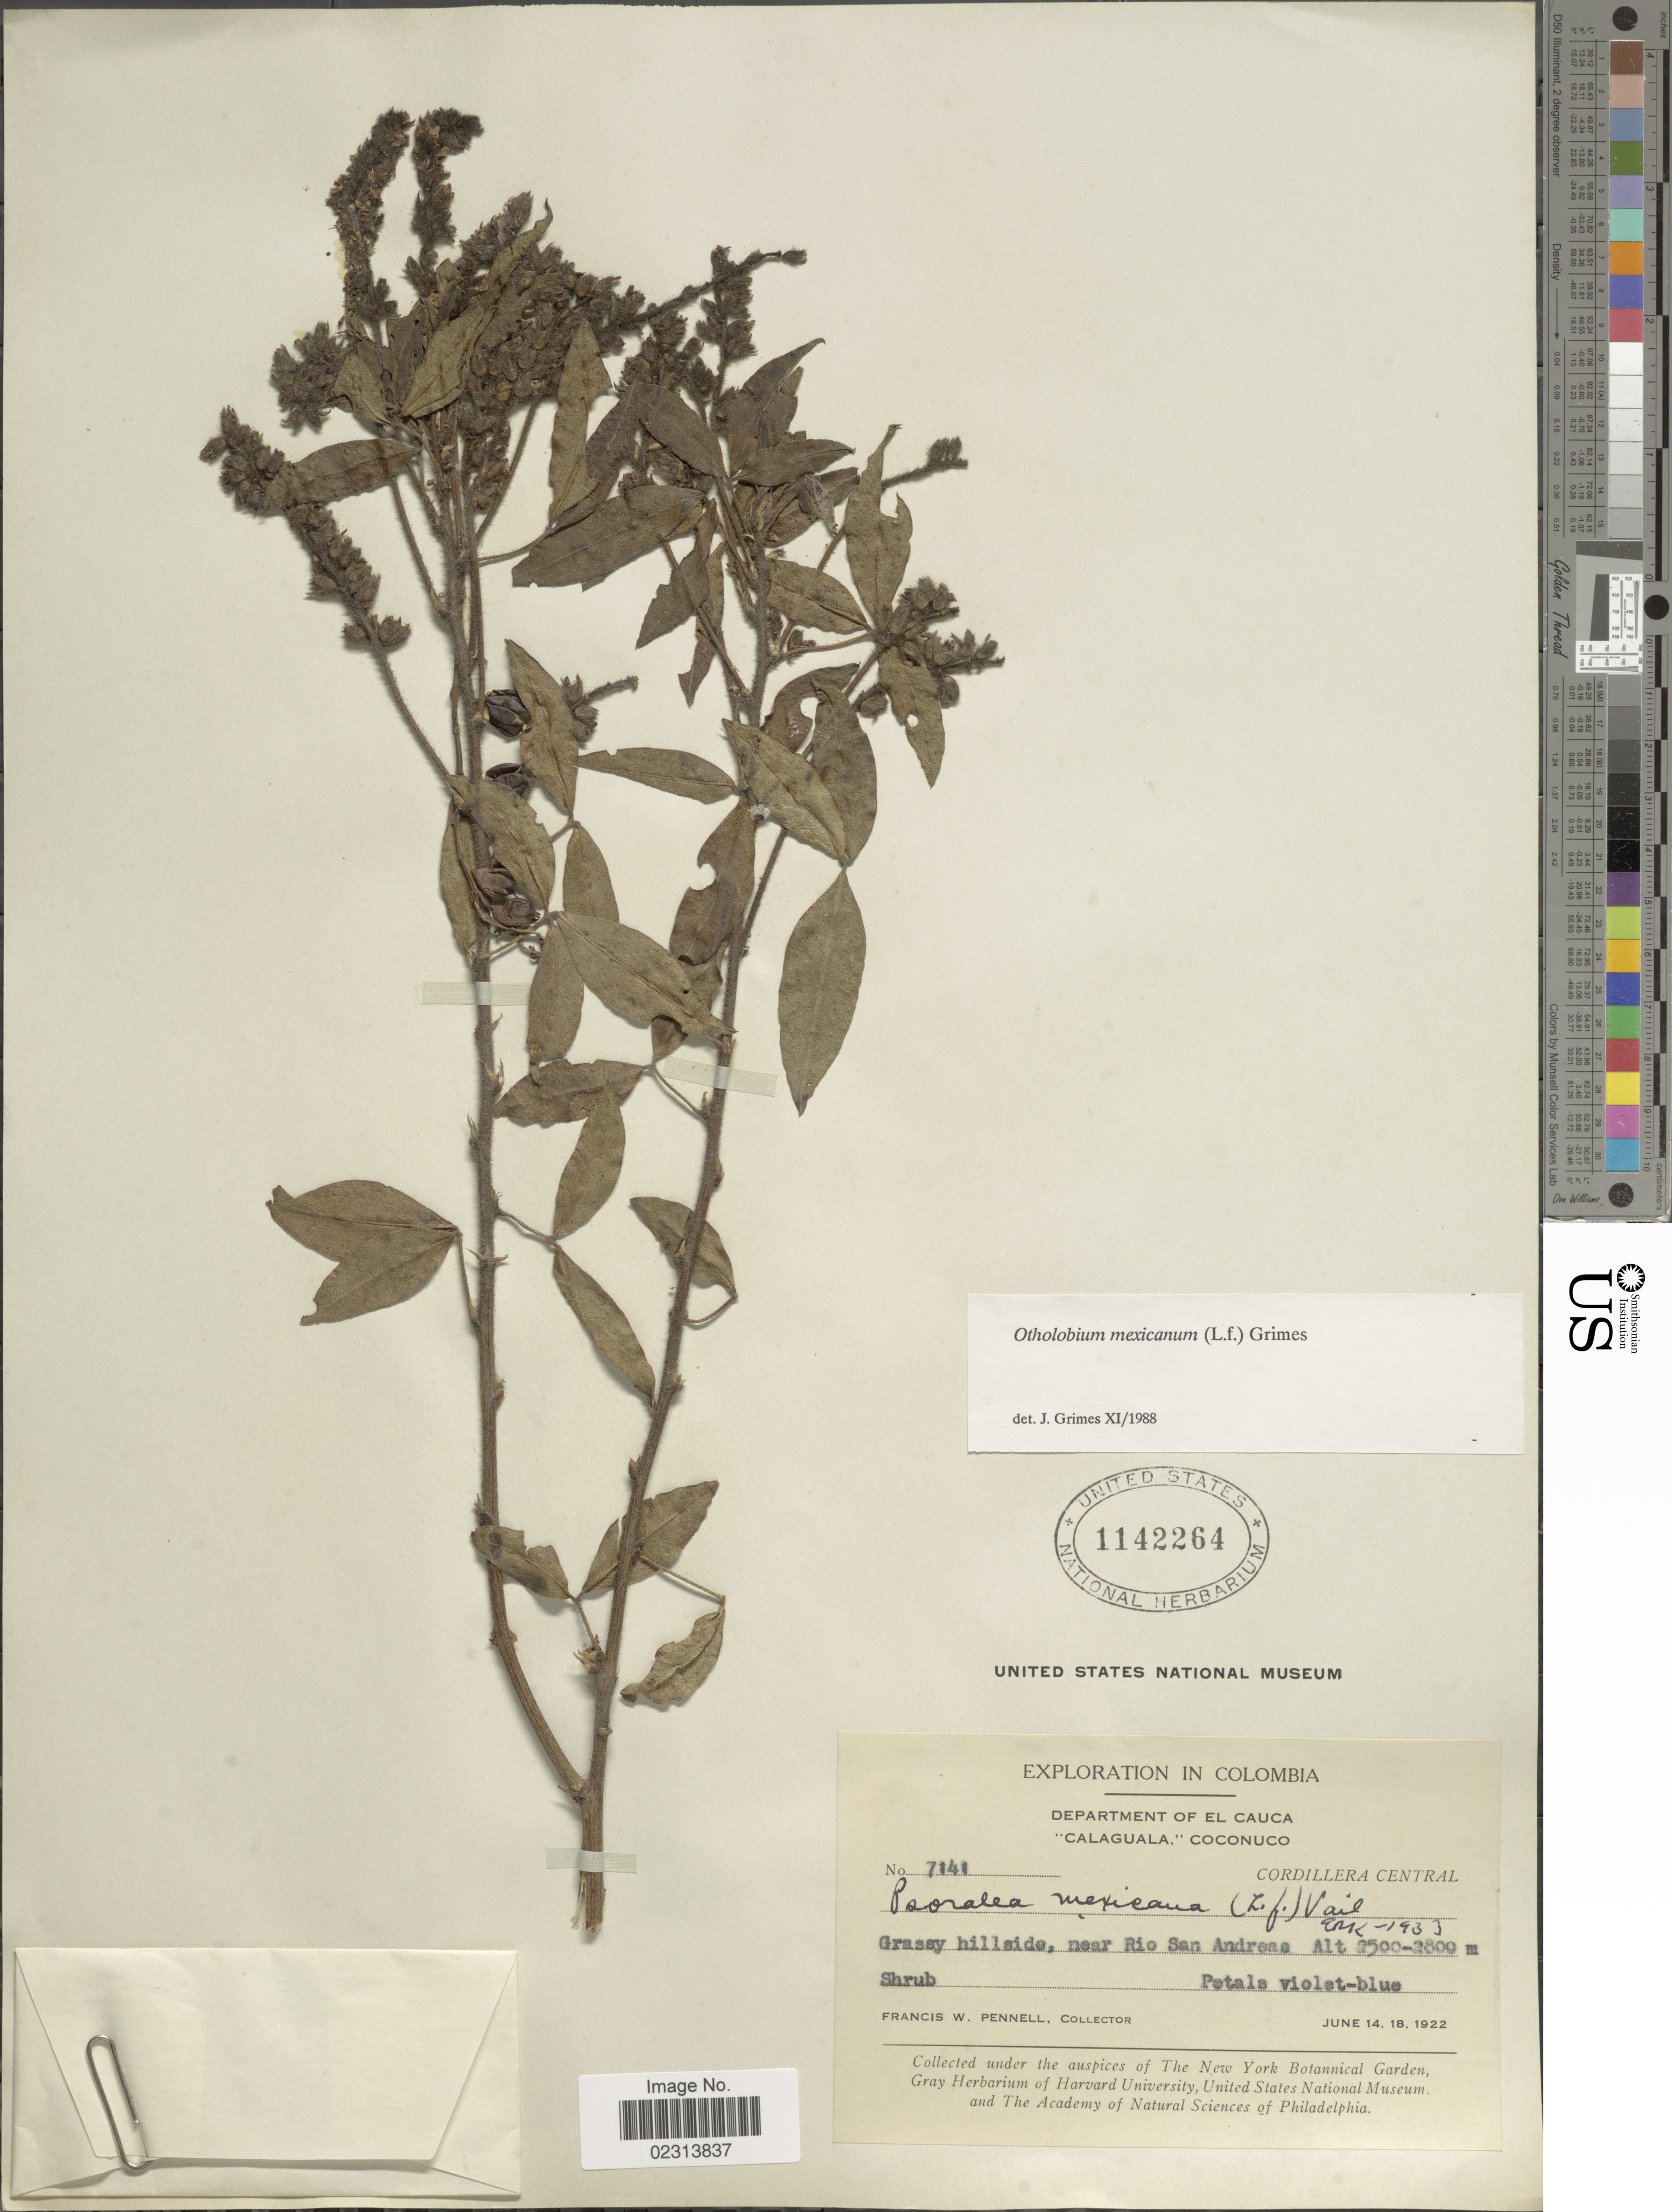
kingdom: Plantae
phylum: Tracheophyta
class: Magnoliopsida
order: Fabales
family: Fabaceae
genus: Otholobium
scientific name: Otholobium mexicanum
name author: (L. f.) J.W. Grimes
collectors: F. W. Pennell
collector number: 7141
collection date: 1922-06-14/1922-06-18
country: Colombia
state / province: Cauca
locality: Department of El Cauca, Calaguala, Coconuco, Cordilleta Central, Grassy hillside, near Rio Sam Andreas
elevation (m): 2500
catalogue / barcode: US 1142264